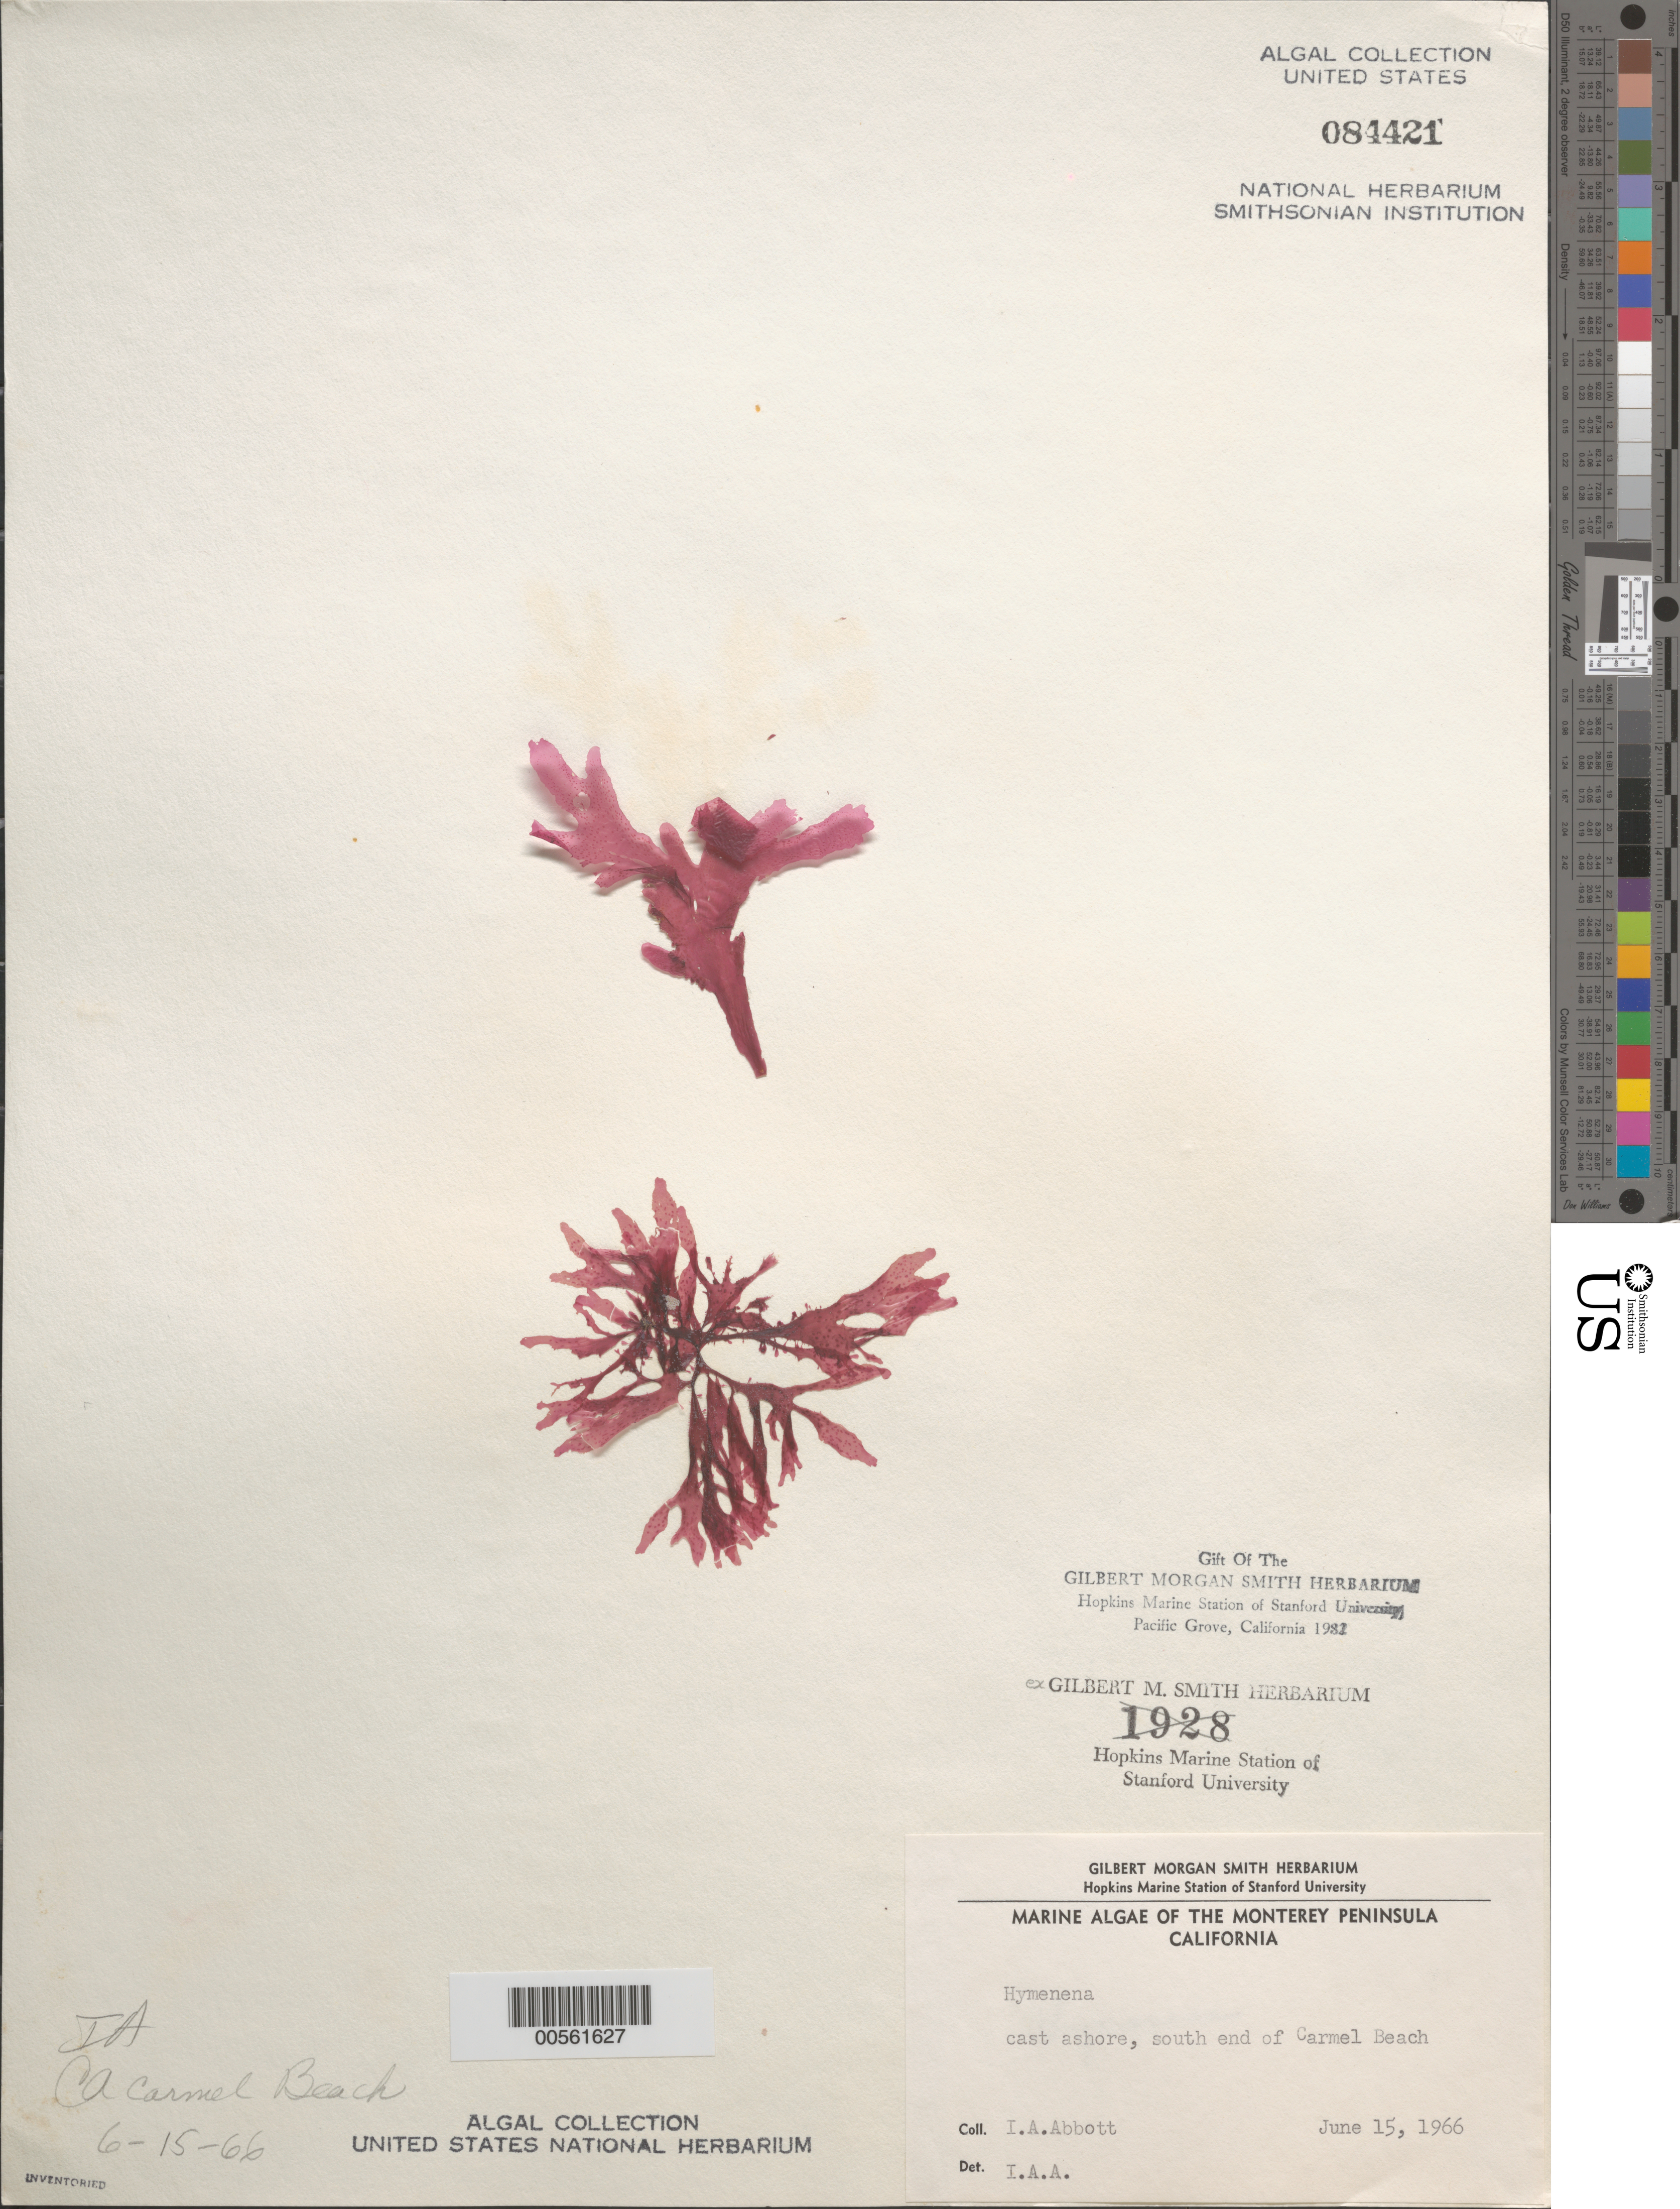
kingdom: Plantae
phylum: Rhodophyta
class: Florideophyceae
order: Ceramiales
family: Delesseriaceae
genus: Hymenena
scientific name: Hymenena sp.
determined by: Abbott, Isabella A.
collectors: I. A. Abbott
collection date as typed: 15 Jun 1966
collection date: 1966-06-15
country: United States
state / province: California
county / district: Monterey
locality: Carmel Beach, south end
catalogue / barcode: US 84421